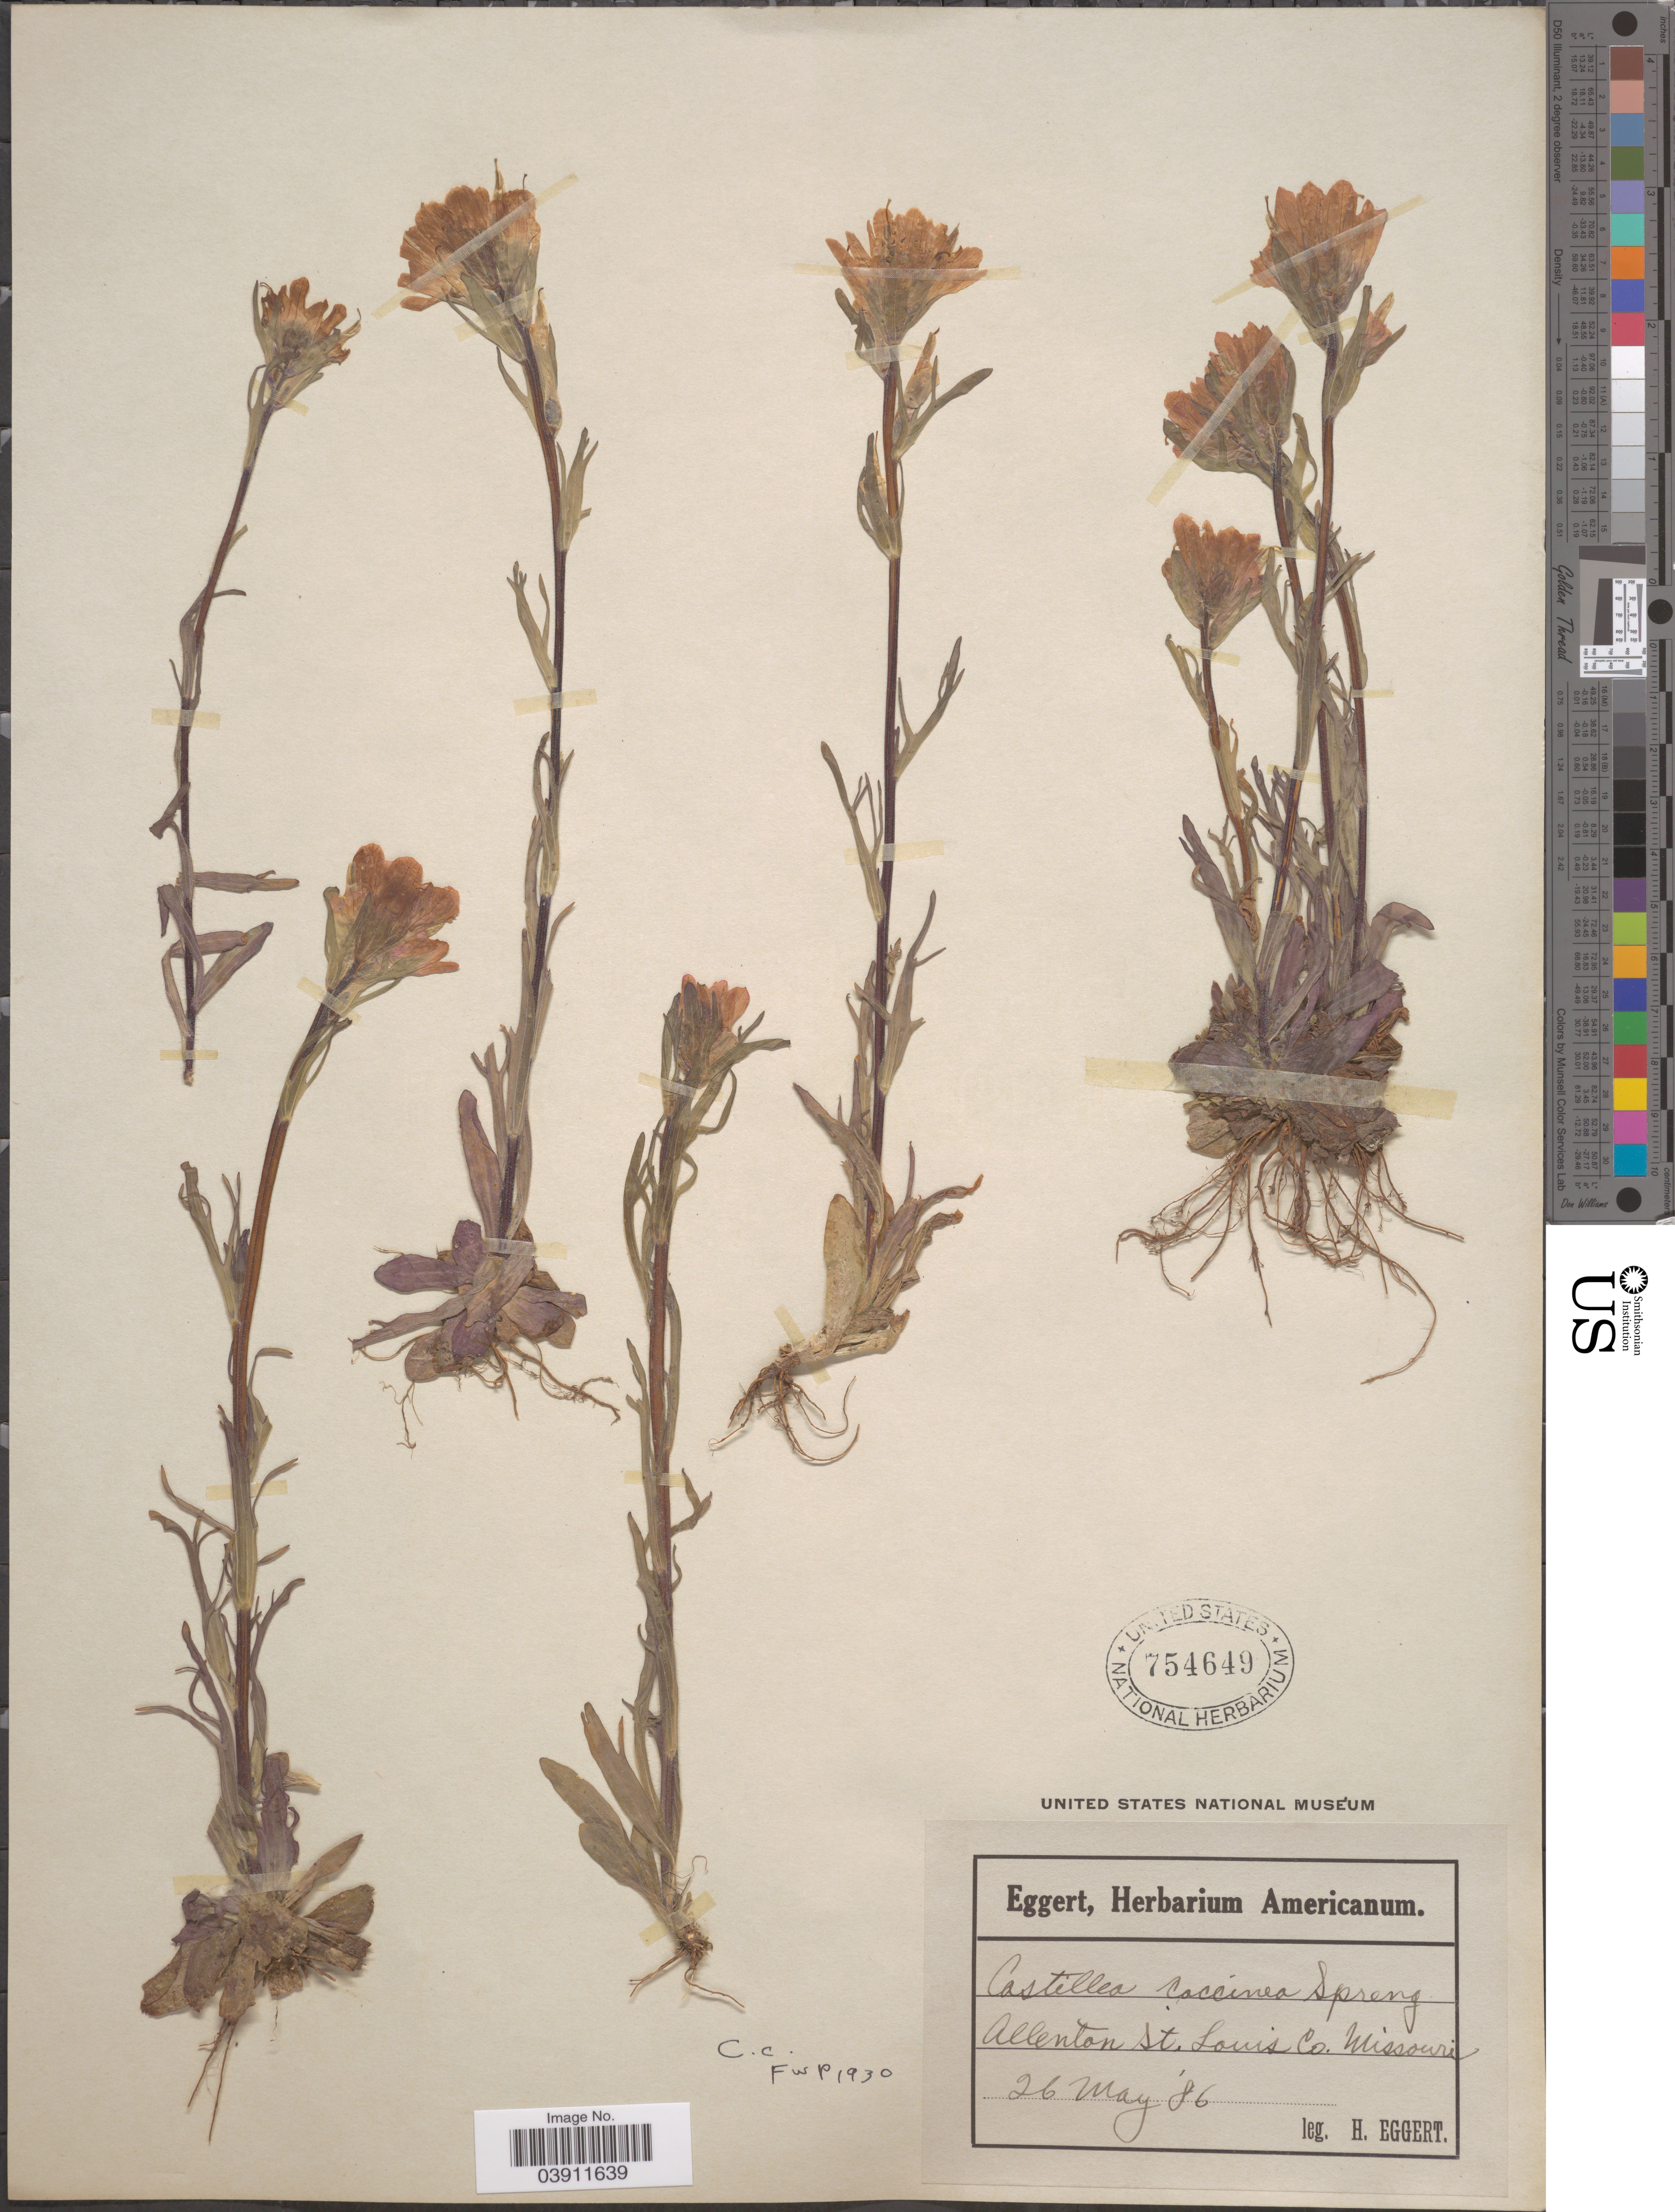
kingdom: Plantae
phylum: Tracheophyta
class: Magnoliopsida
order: Lamiales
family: Orobanchaceae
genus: Castilleja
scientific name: Castilleja coccinea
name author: (L.) Spreng.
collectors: H. Eggert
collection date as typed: Transcribed d/m/y: 26/5/86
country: United States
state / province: Missouri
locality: Allenton St. Louis Co.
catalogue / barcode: US 754649